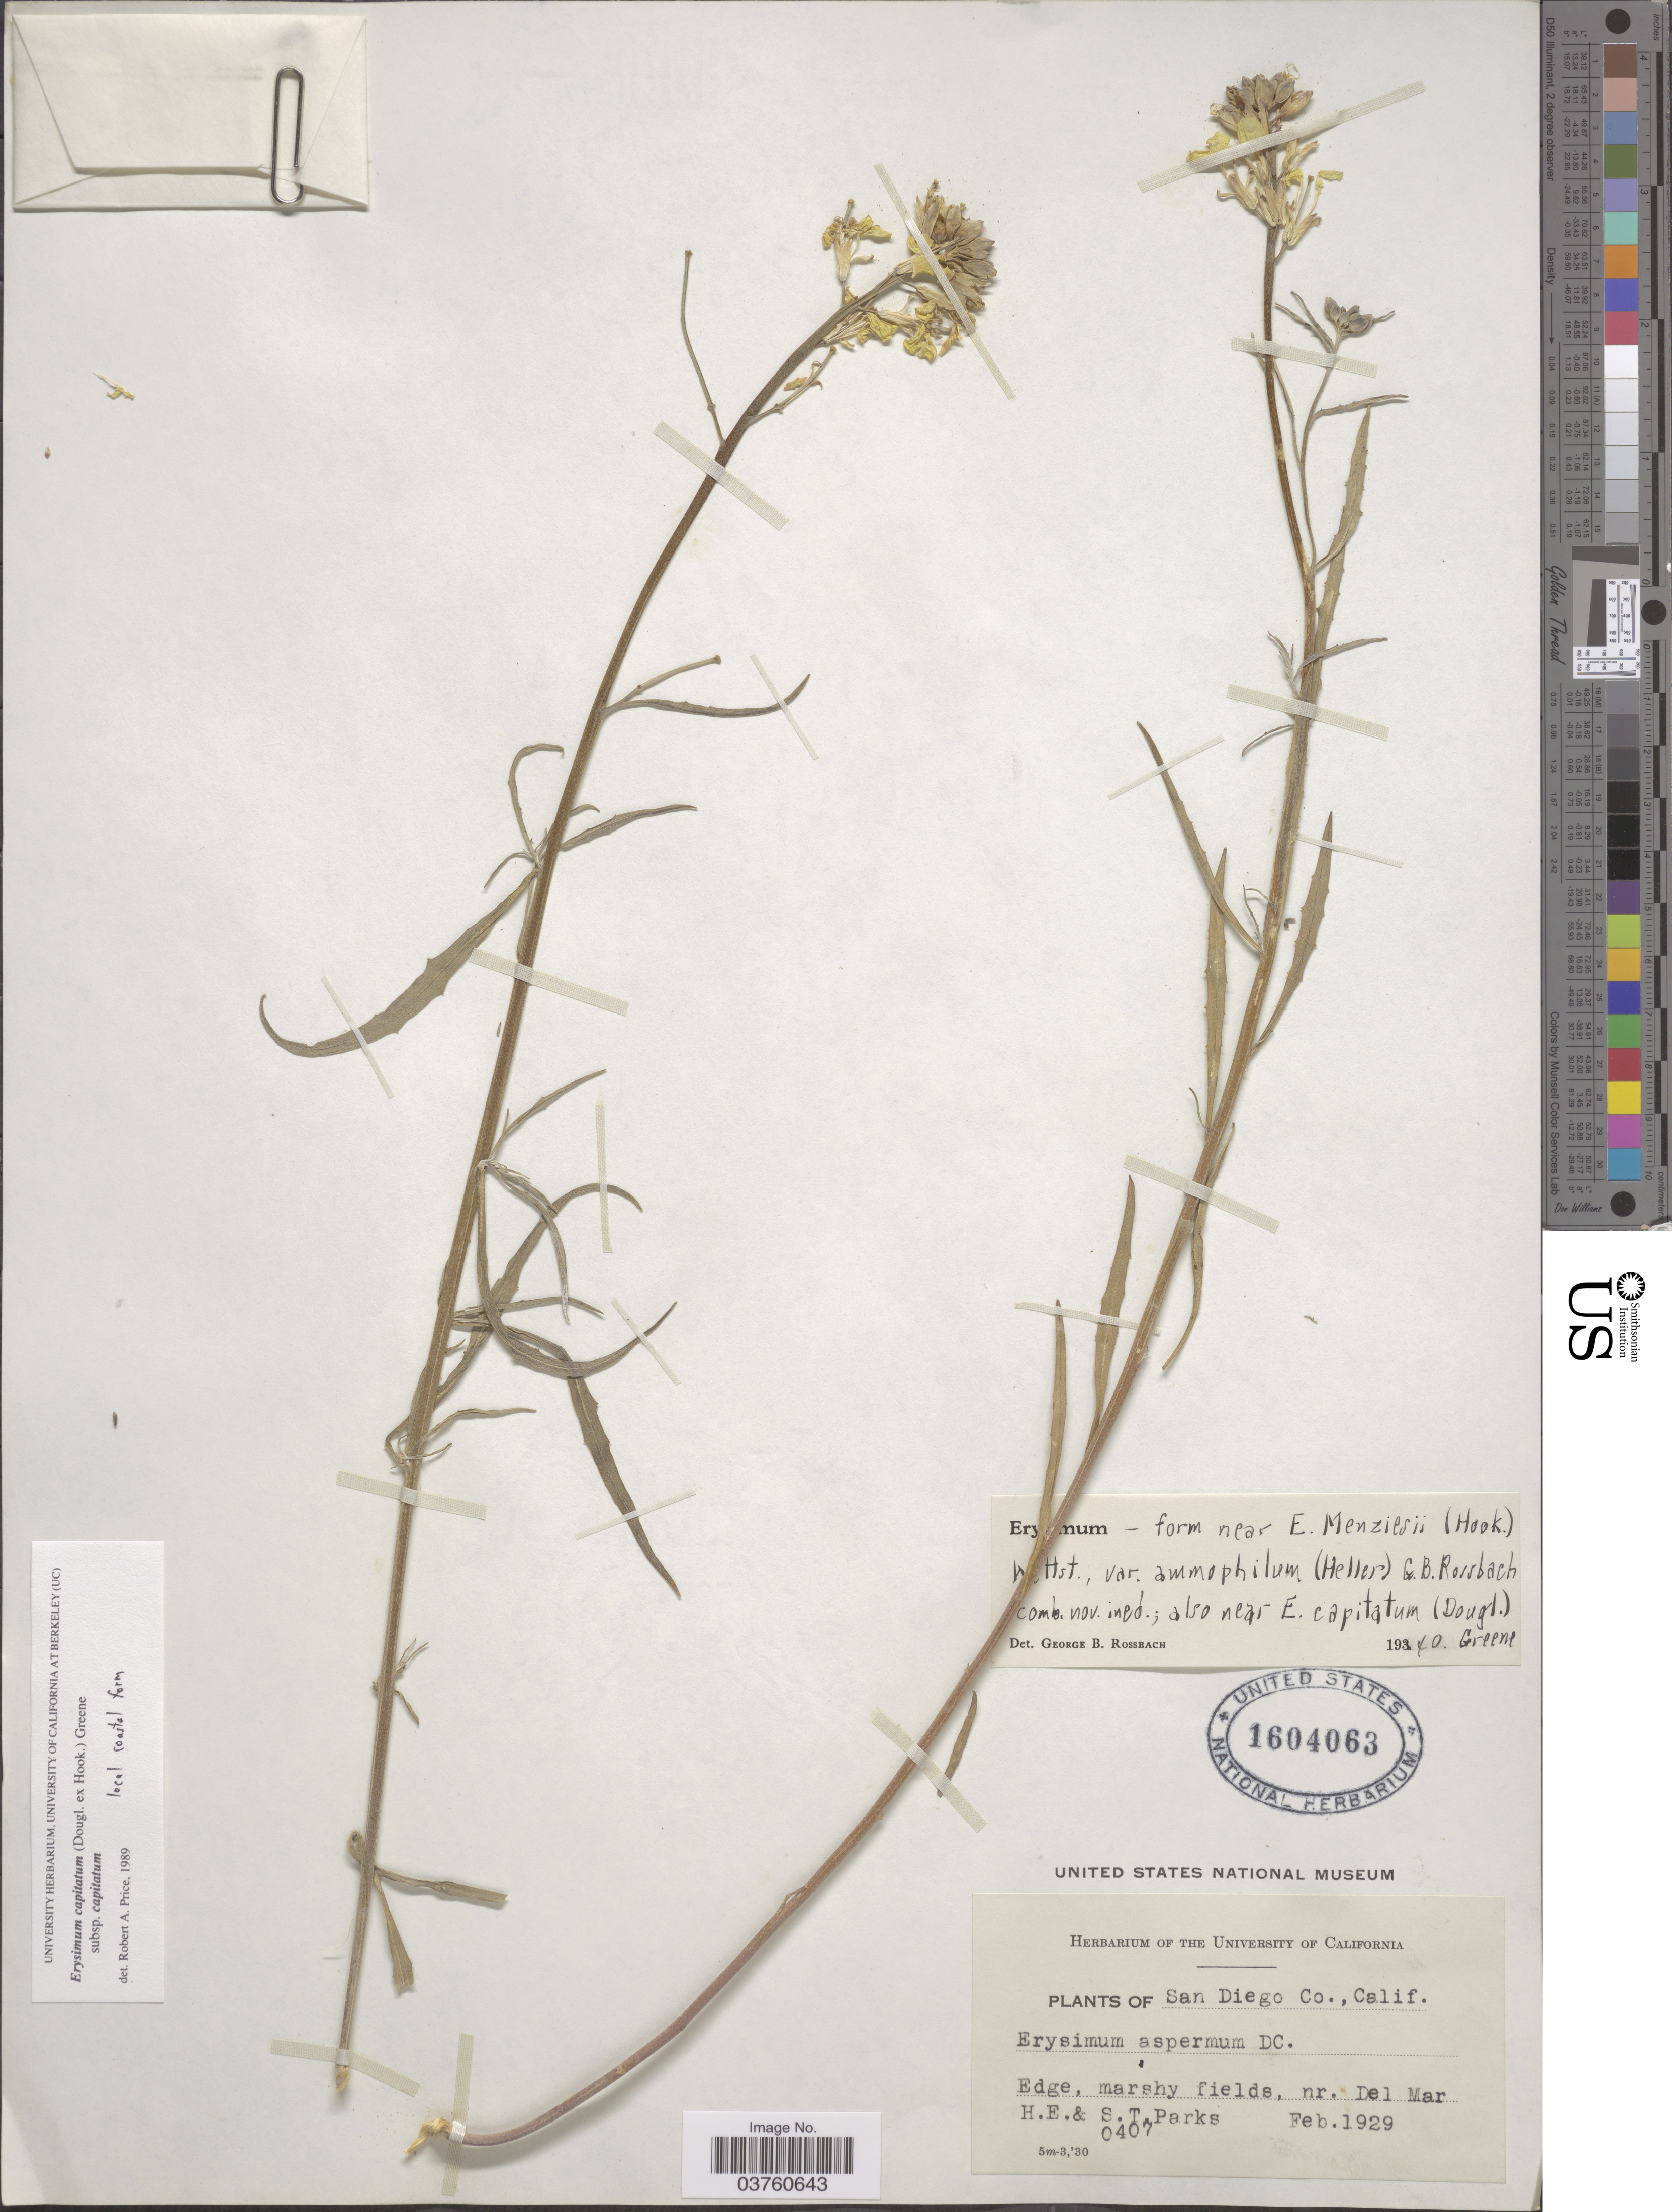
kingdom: Plantae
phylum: Tracheophyta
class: Magnoliopsida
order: Brassicales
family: Brassicaceae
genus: Erysimum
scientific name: Erysimum capitatum subsp. capitatum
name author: (Douglas ex Hook.) Greene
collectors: H. E. Parks & S. Parks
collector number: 0407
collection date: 1929-02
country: United States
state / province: California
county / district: San Diego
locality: San Diego Co. Nr. Del Mar.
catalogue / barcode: US 1604063